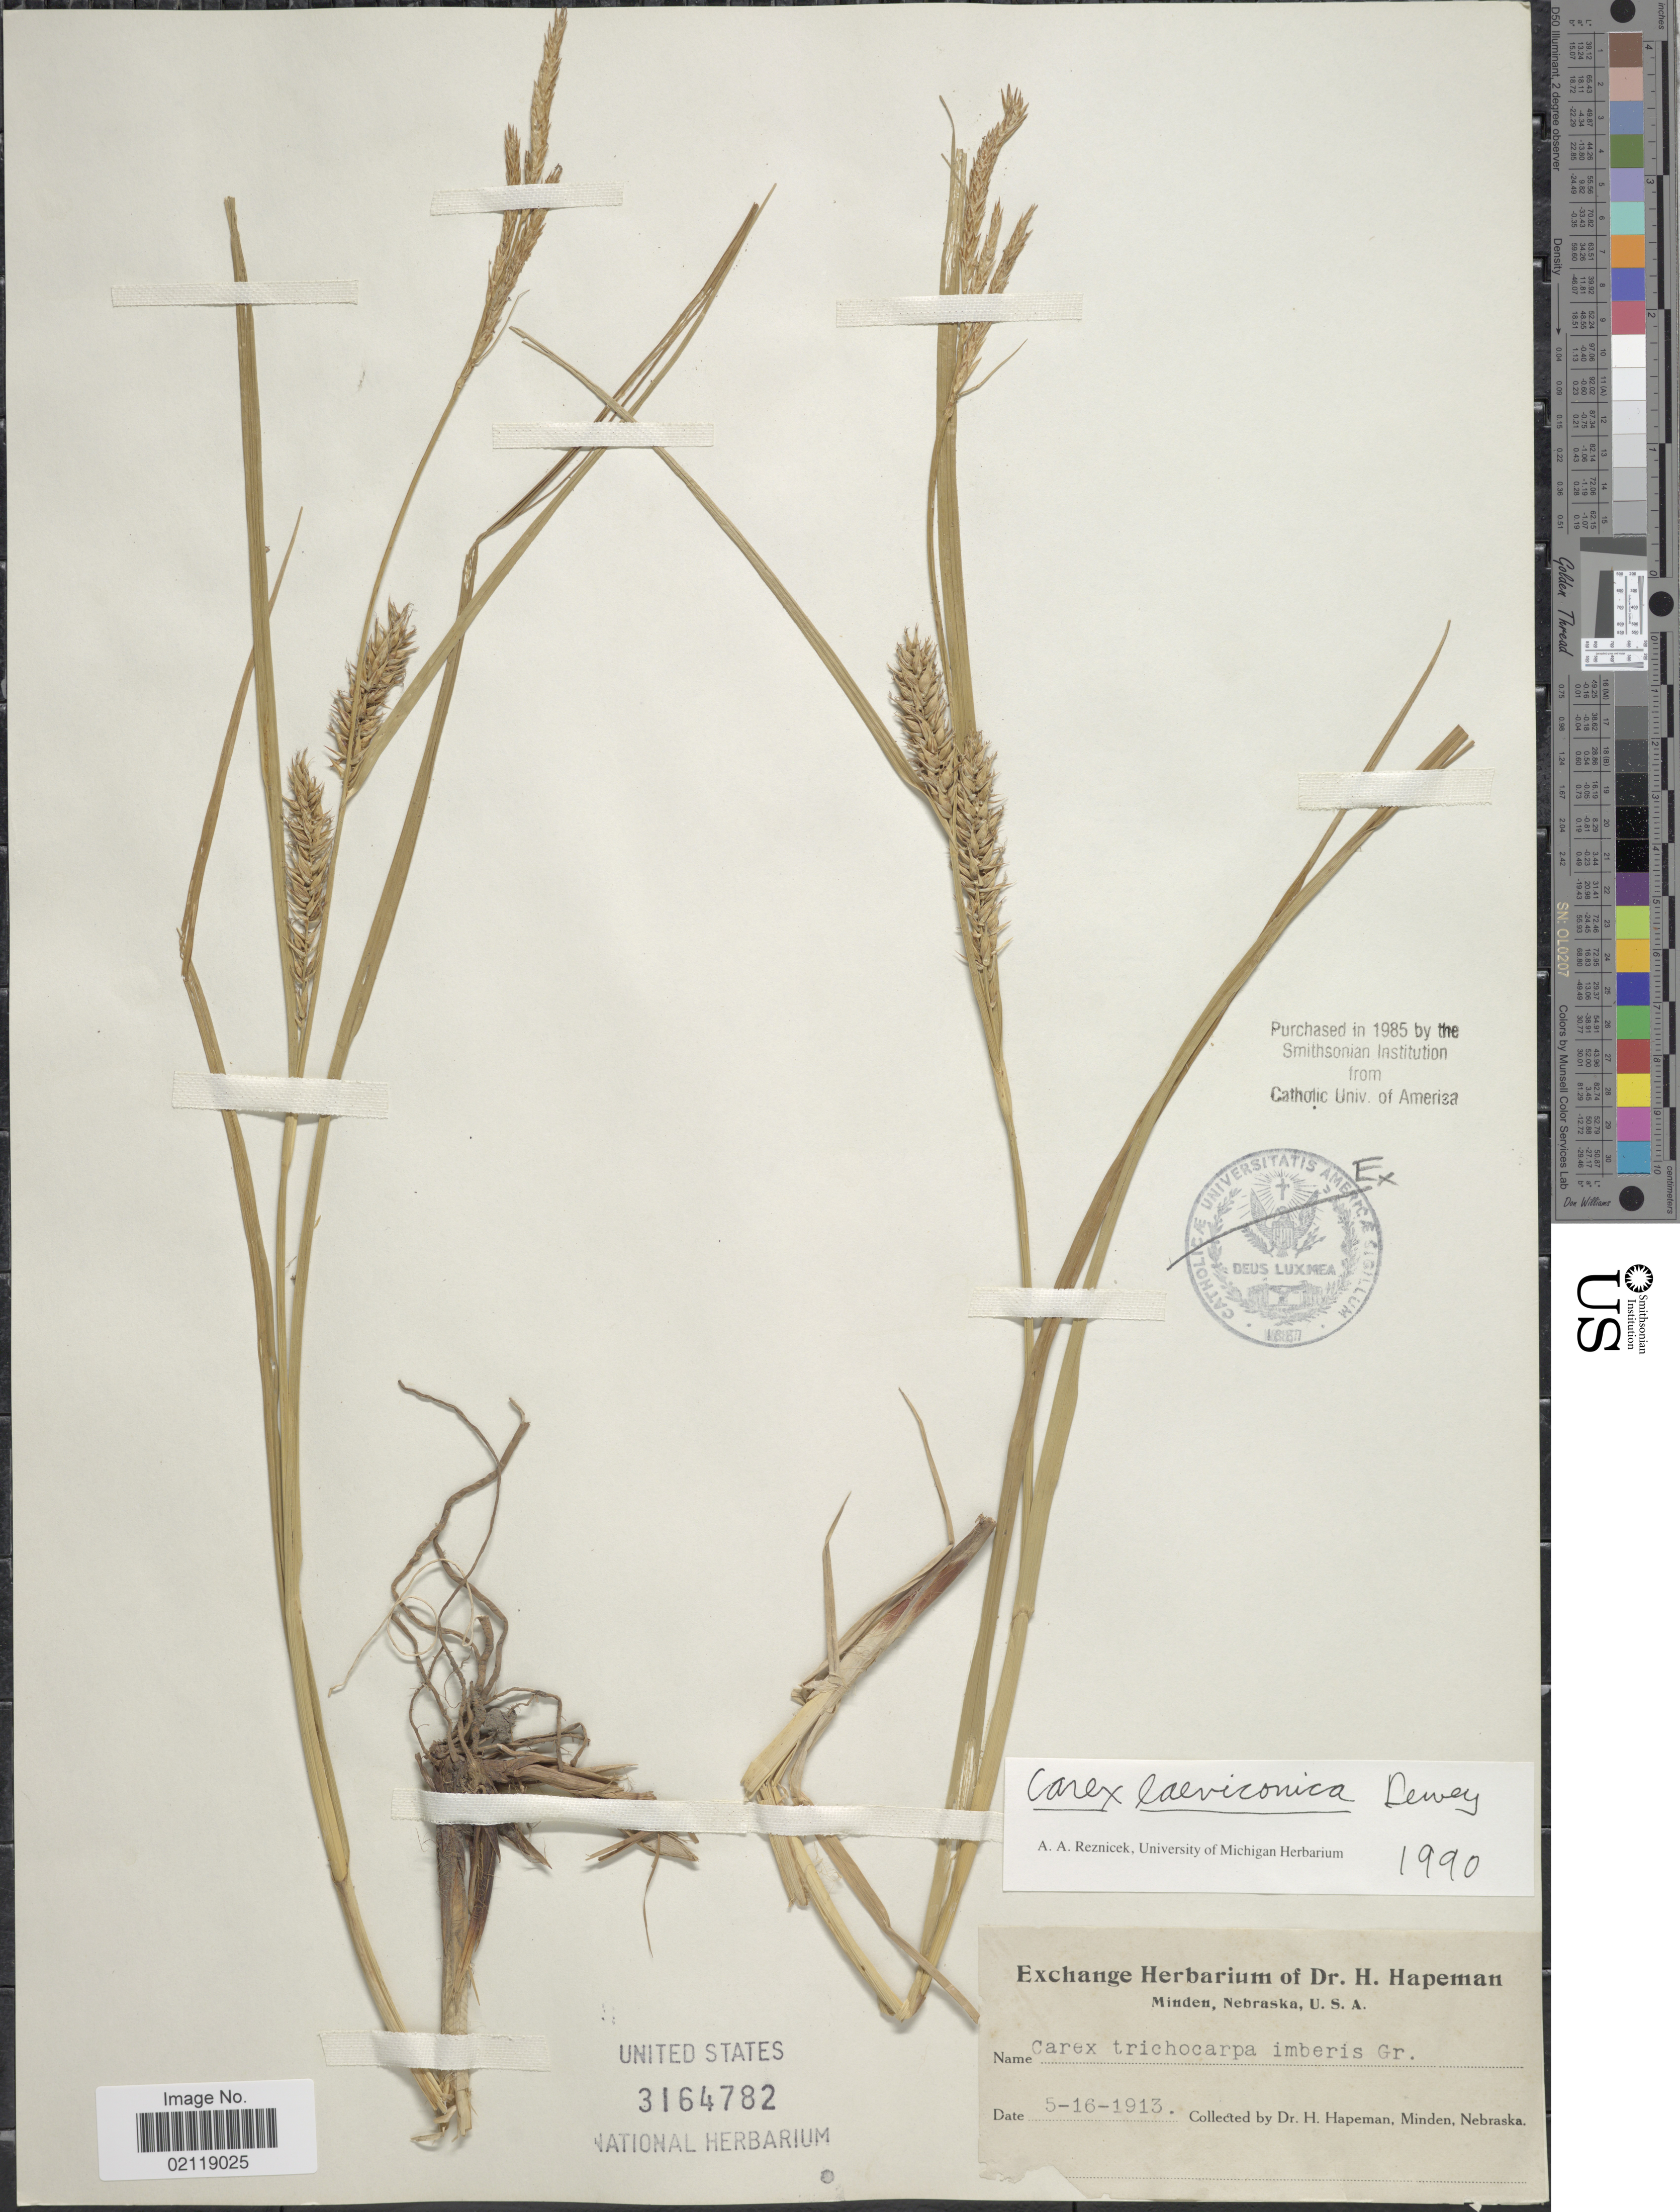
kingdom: Plantae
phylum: Tracheophyta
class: Liliopsida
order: Poales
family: Cyperaceae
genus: Carex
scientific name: Carex laeviconica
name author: Dewey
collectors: H. Hapeman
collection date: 1913-05-16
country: United States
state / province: Nebraska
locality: Minden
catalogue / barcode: US 3164782